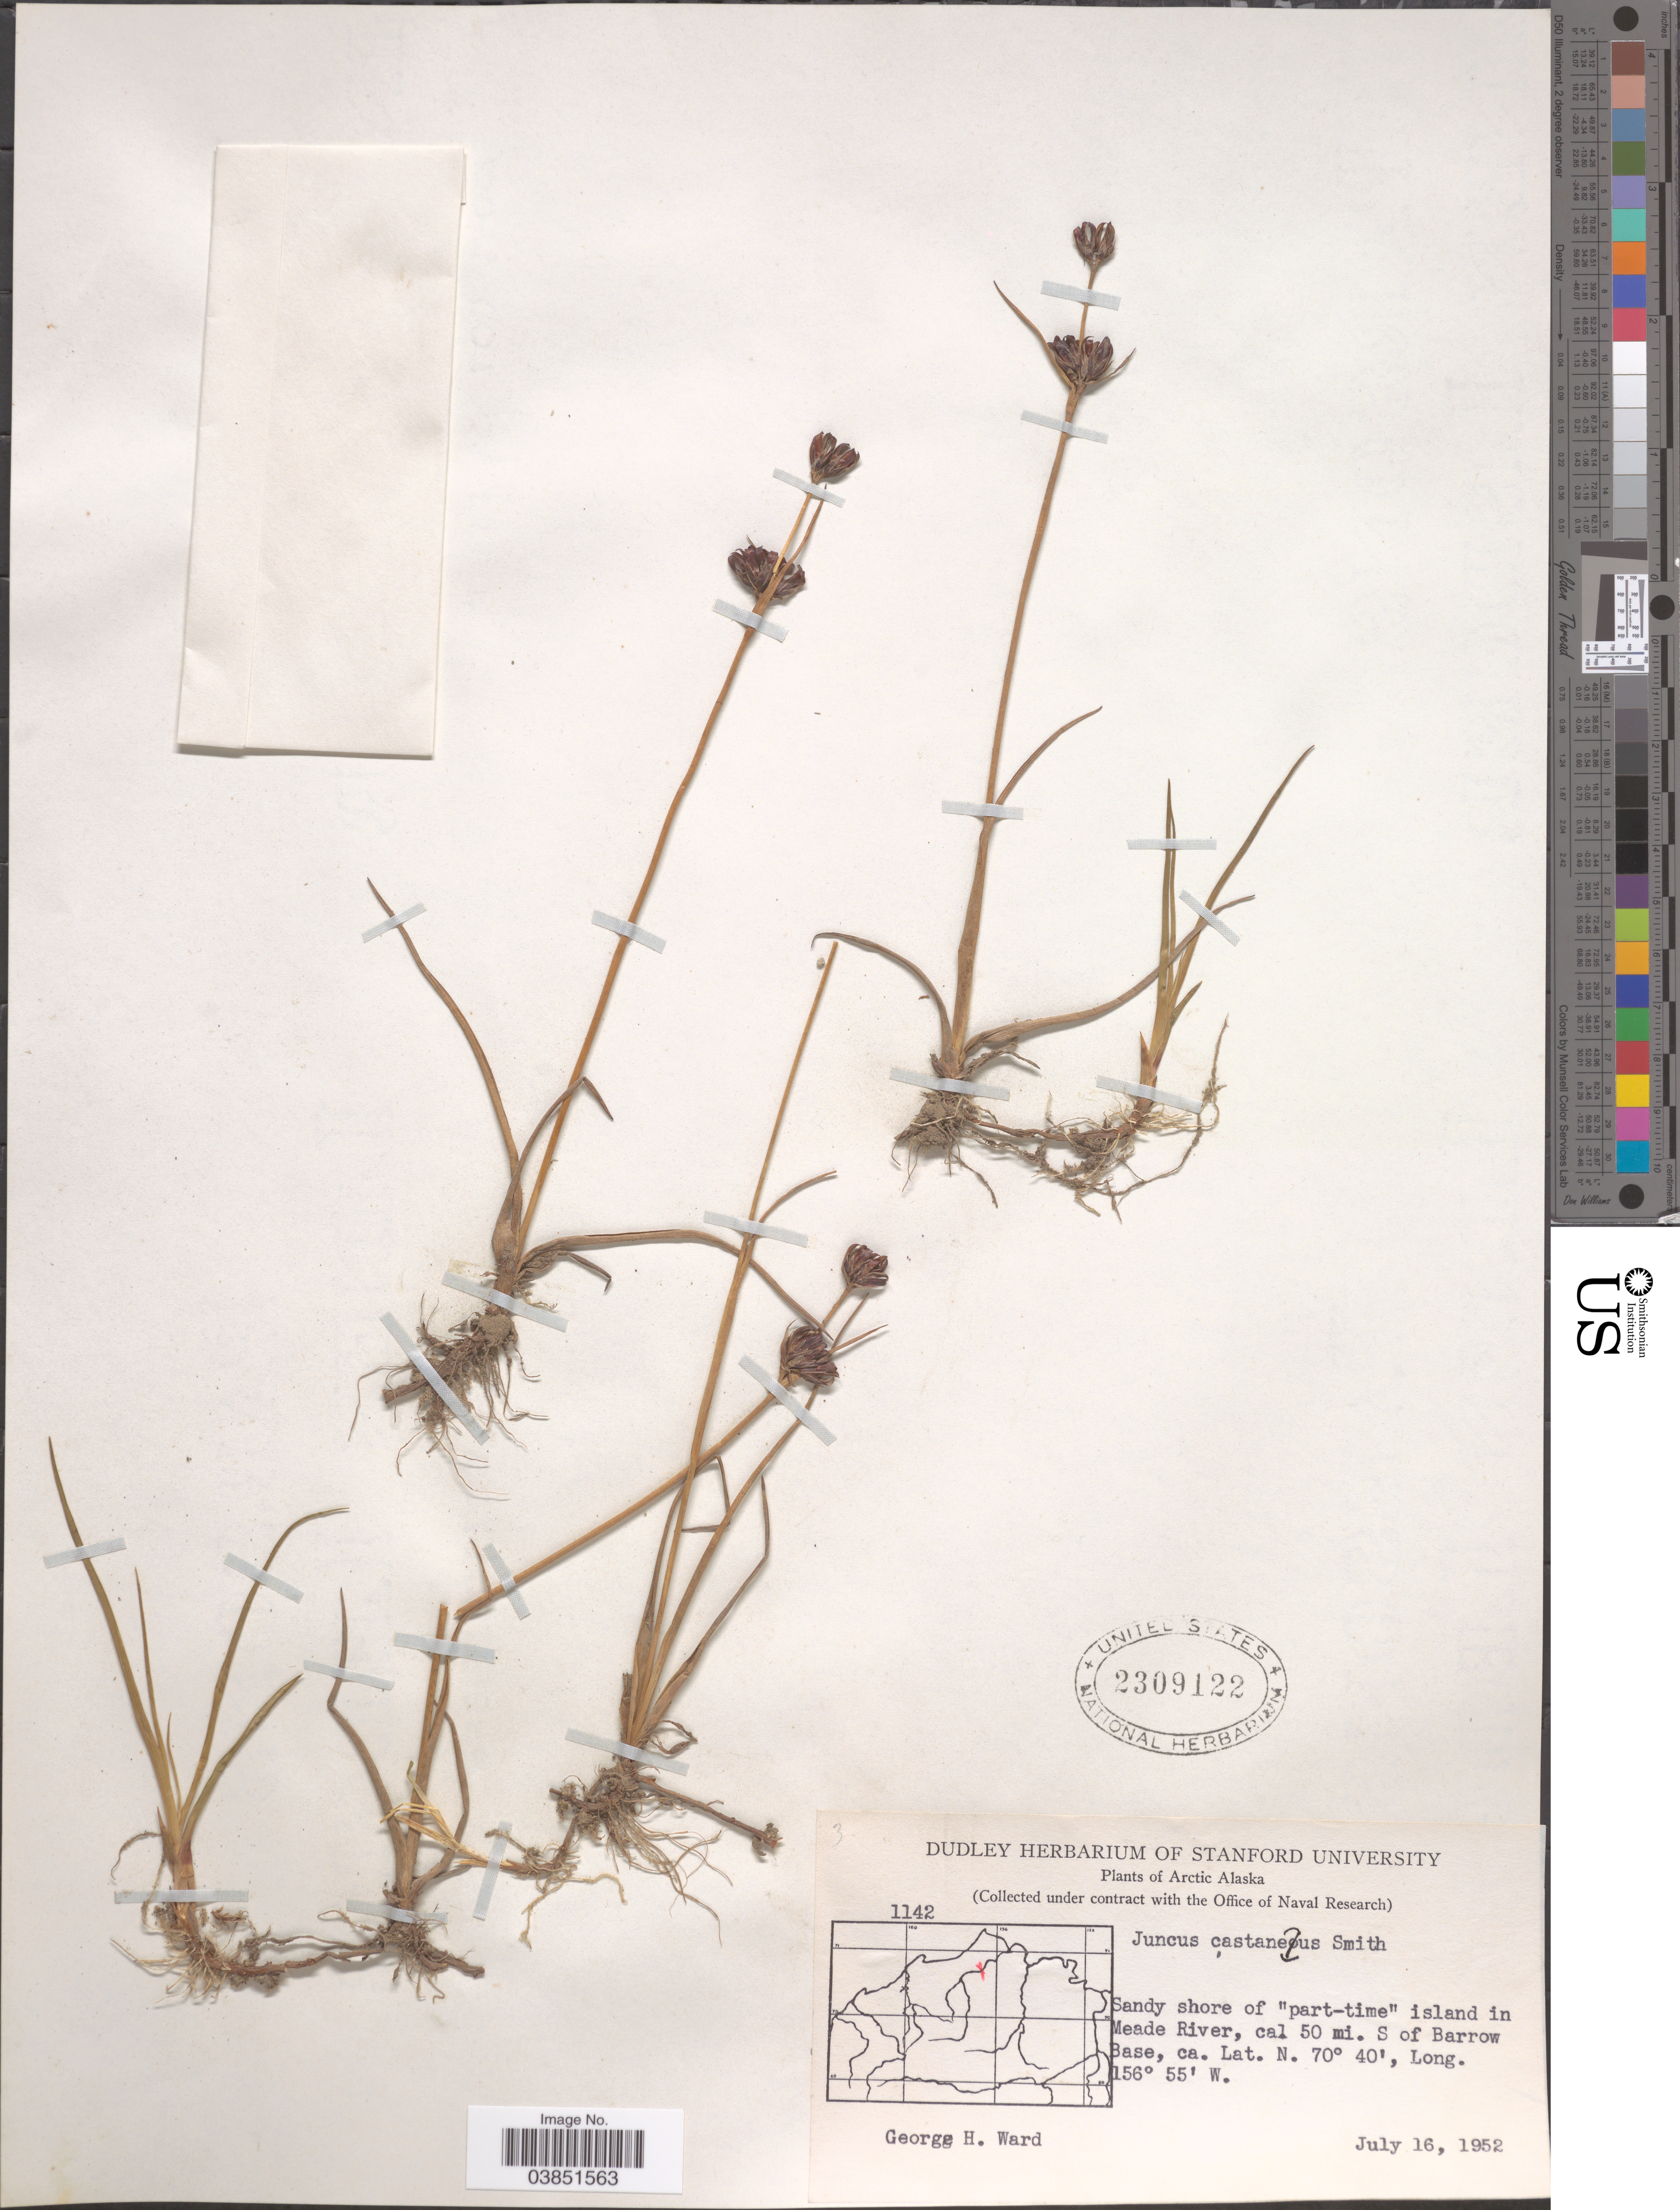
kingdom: Plantae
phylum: Tracheophyta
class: Liliopsida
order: Poales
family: Juncaceae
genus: Juncus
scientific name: Juncus castaneus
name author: Sm.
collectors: G. H. Ward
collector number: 1142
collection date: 1952-07-16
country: United States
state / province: Alaska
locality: Arctic Alaska. Sandy shore of "part-time" island in Meade River, ca. 50 mi. S of Barrow Base.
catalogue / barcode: US 2309122